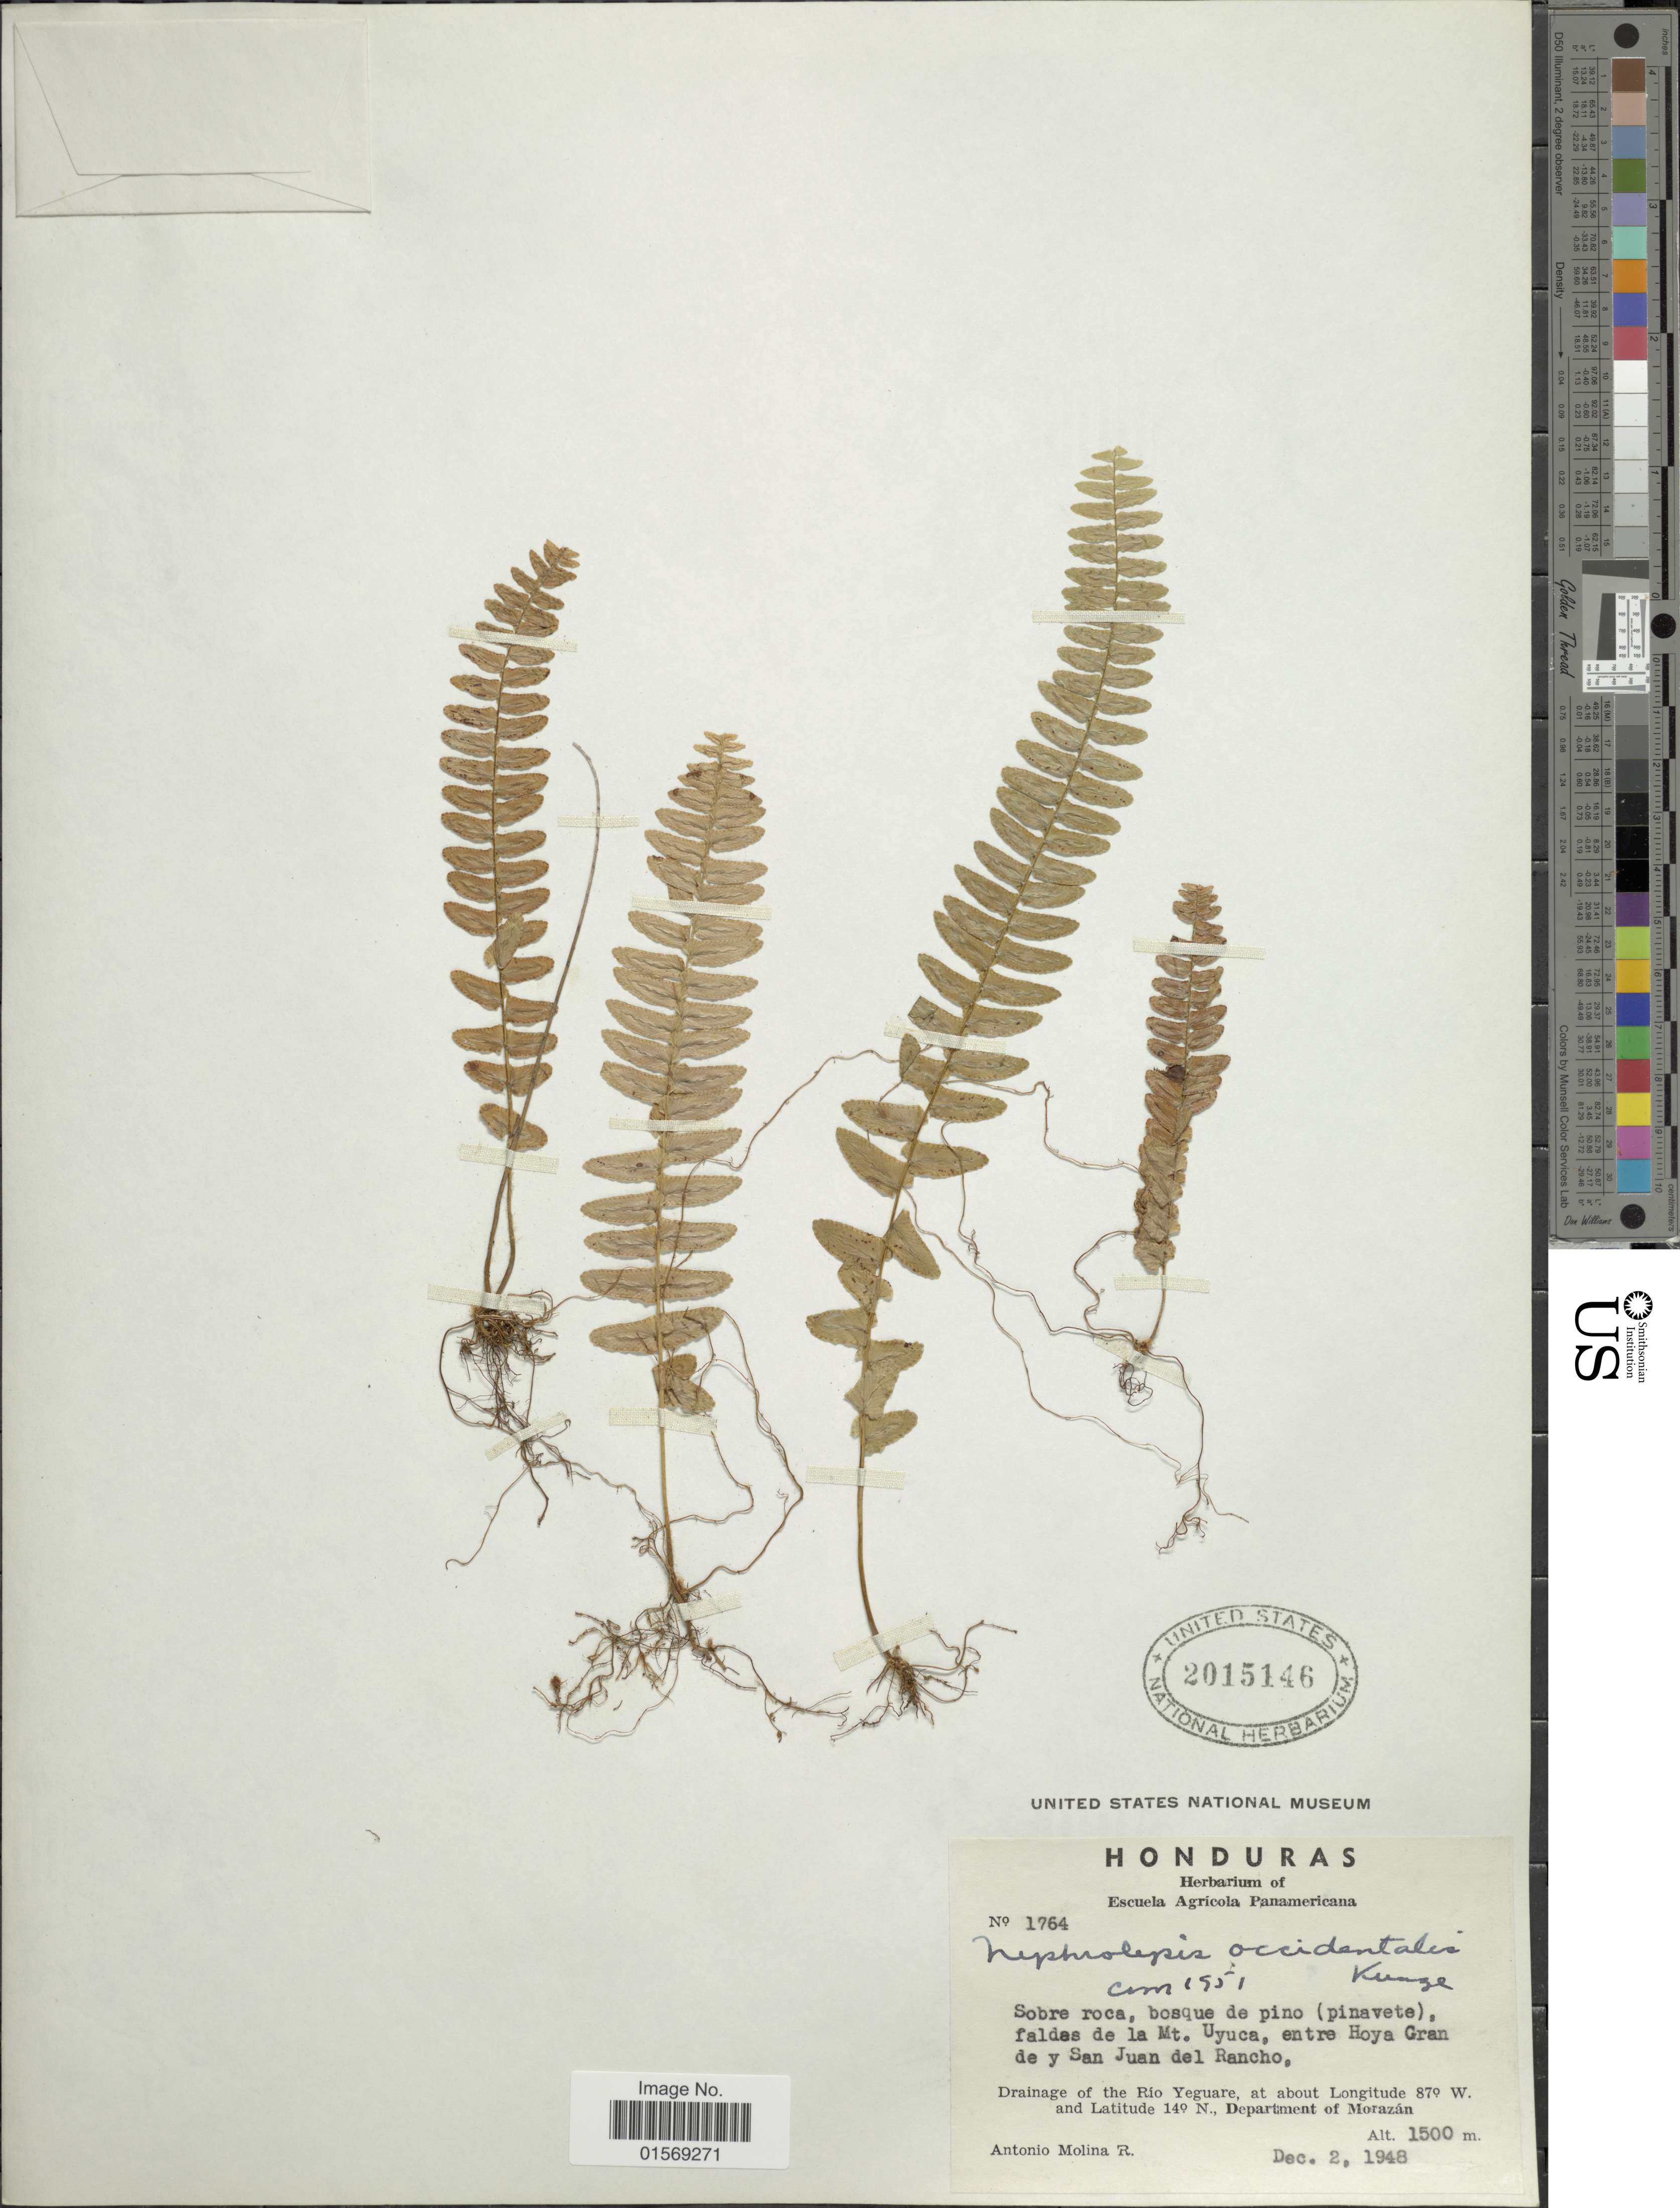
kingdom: Plantae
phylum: Tracheophyta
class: Polypodiopsida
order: Polypodiales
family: Nephrolepidaceae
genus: Nephrolepis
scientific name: Nephrolepis undulata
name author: J. Sm.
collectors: A. Molina R.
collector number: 1764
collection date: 1948-12-02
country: Honduras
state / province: Fco. Morazán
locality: Honduras, Faldas de la Mt. Uyuca, entre Hoya Grande y San Juan del Rancho, Drainage of the Rio Yeguare, Department of Morazan.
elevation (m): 1500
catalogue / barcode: US 2015146